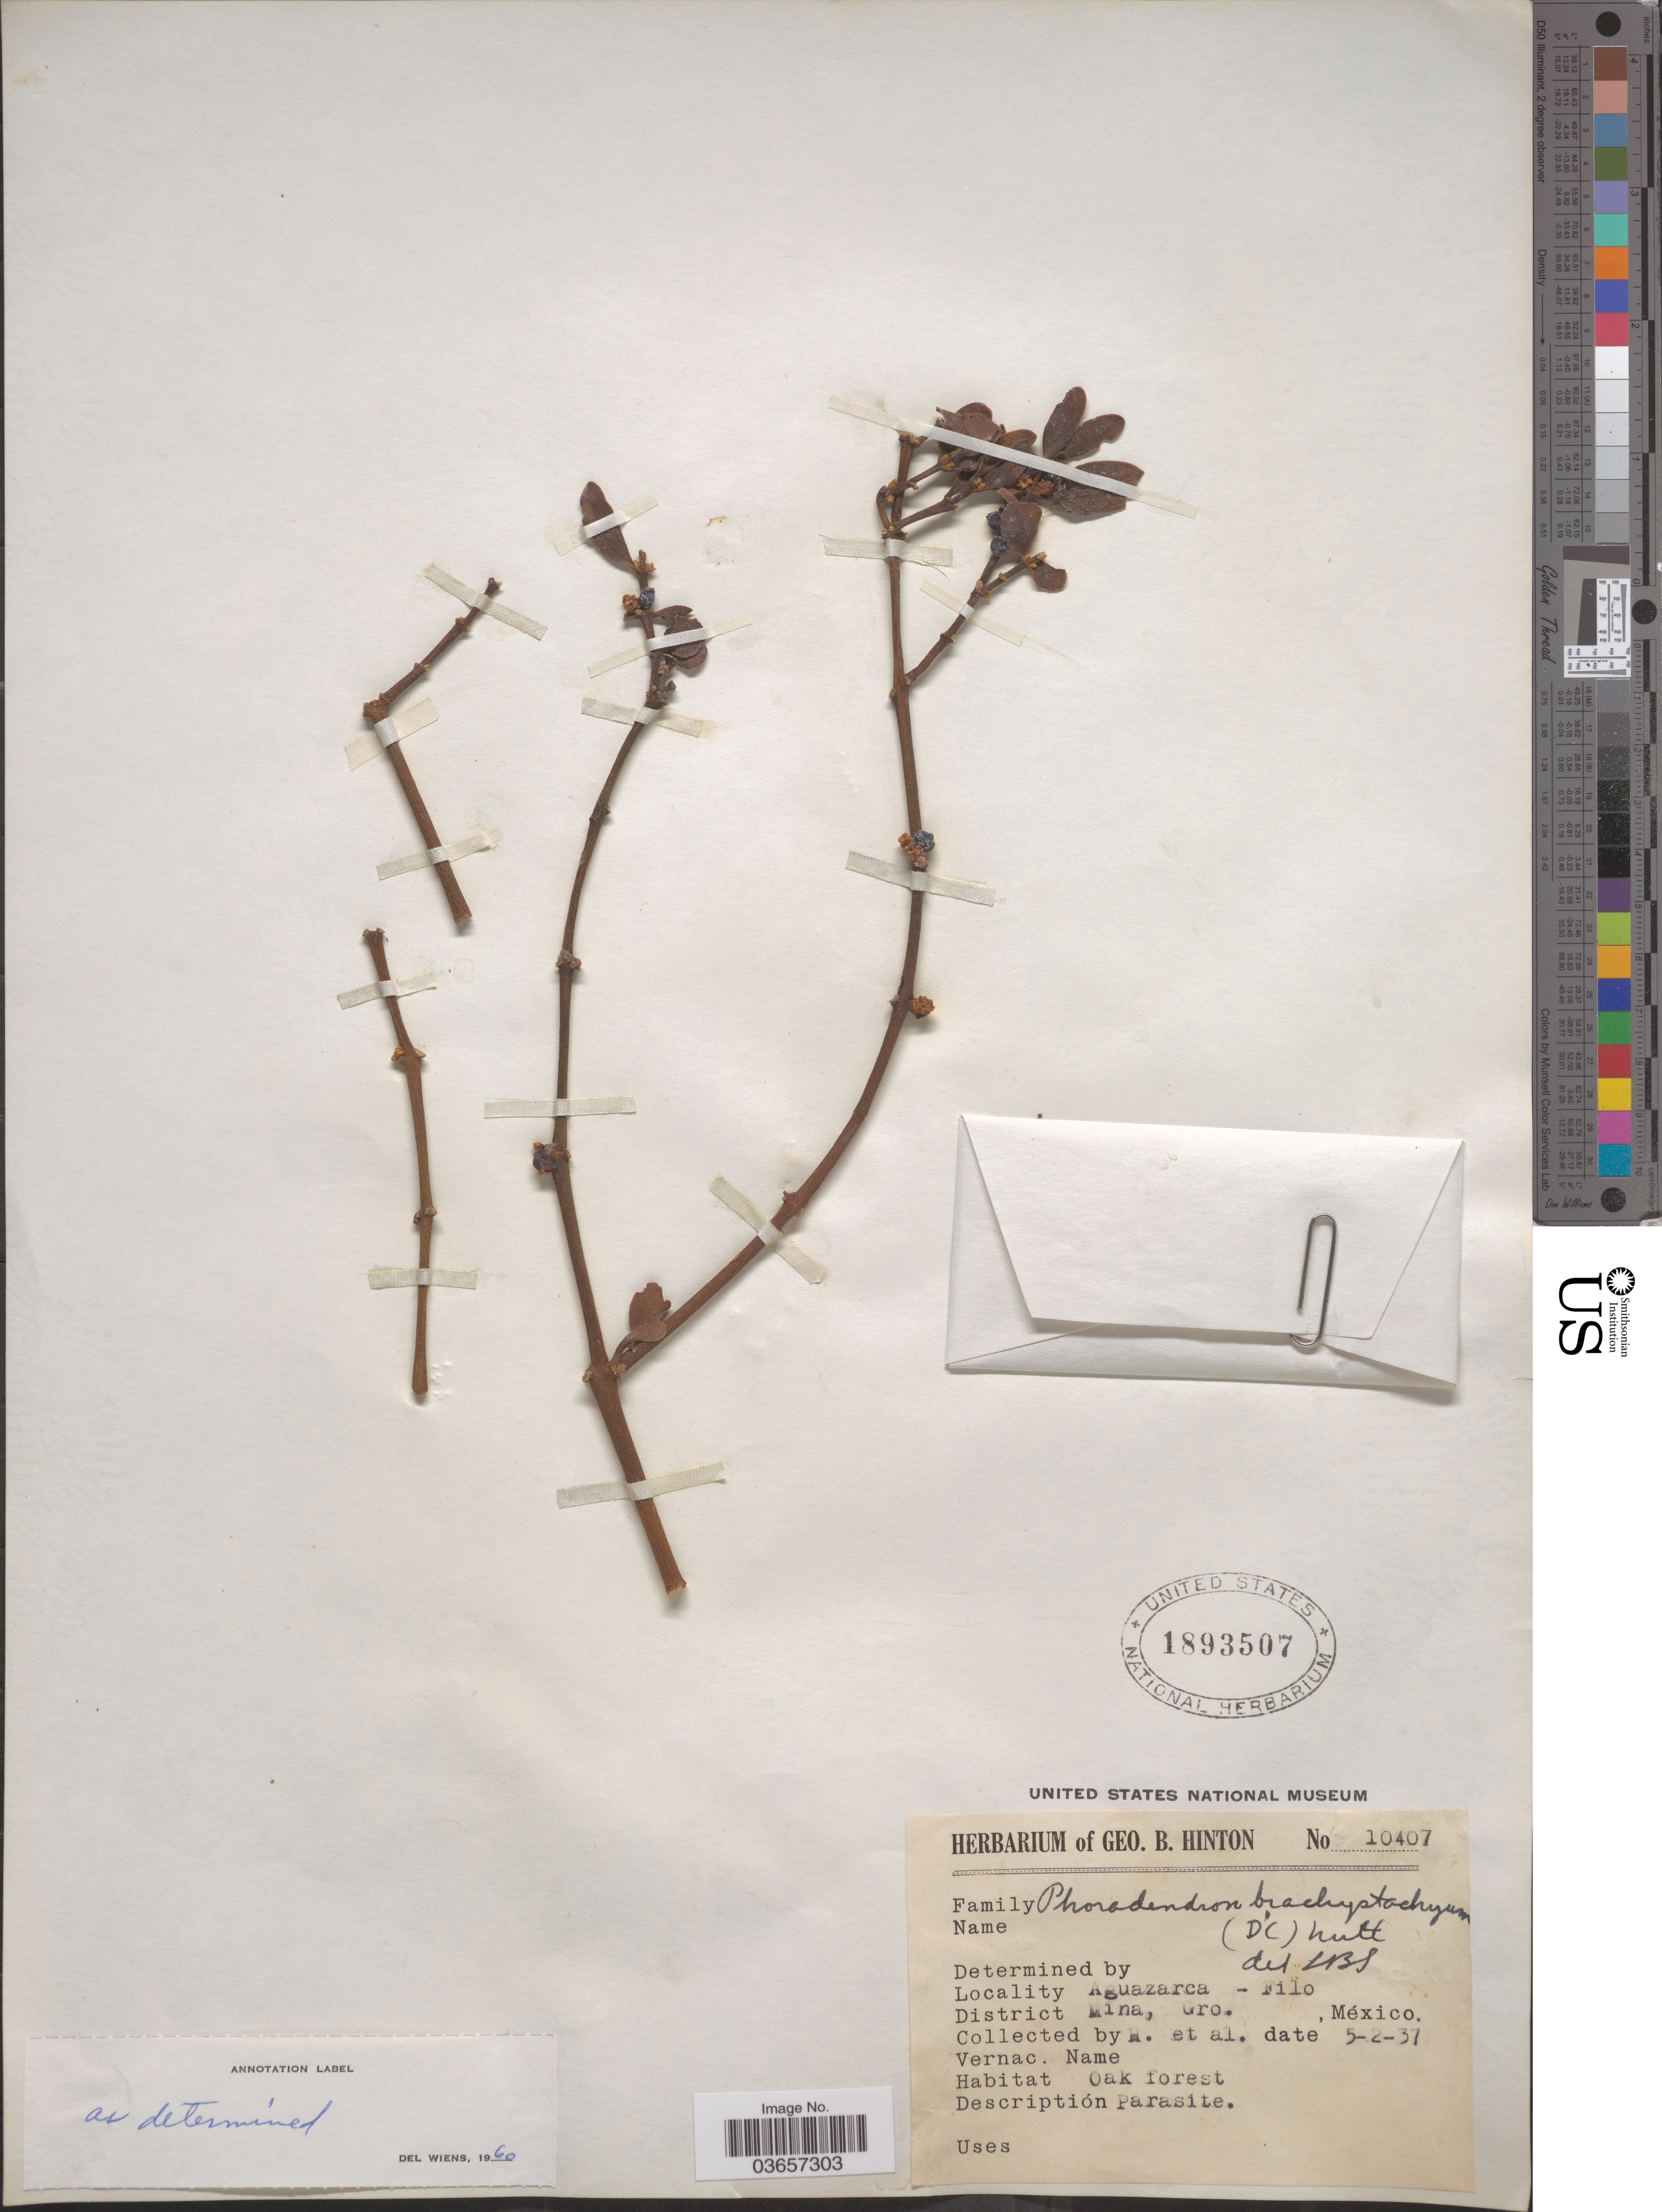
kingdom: Plantae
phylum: Tracheophyta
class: Magnoliopsida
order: Santalales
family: Viscaceae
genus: Phoradendron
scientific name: Phoradendron brachystachyum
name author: (DC.) Oliv.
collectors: G. B. Hinton & et al.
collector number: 10407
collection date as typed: Transcribed d/m/y: 5/2/37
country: Mexico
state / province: Guerrero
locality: Aguazarca-Filo. District Mina.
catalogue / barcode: US 1893507